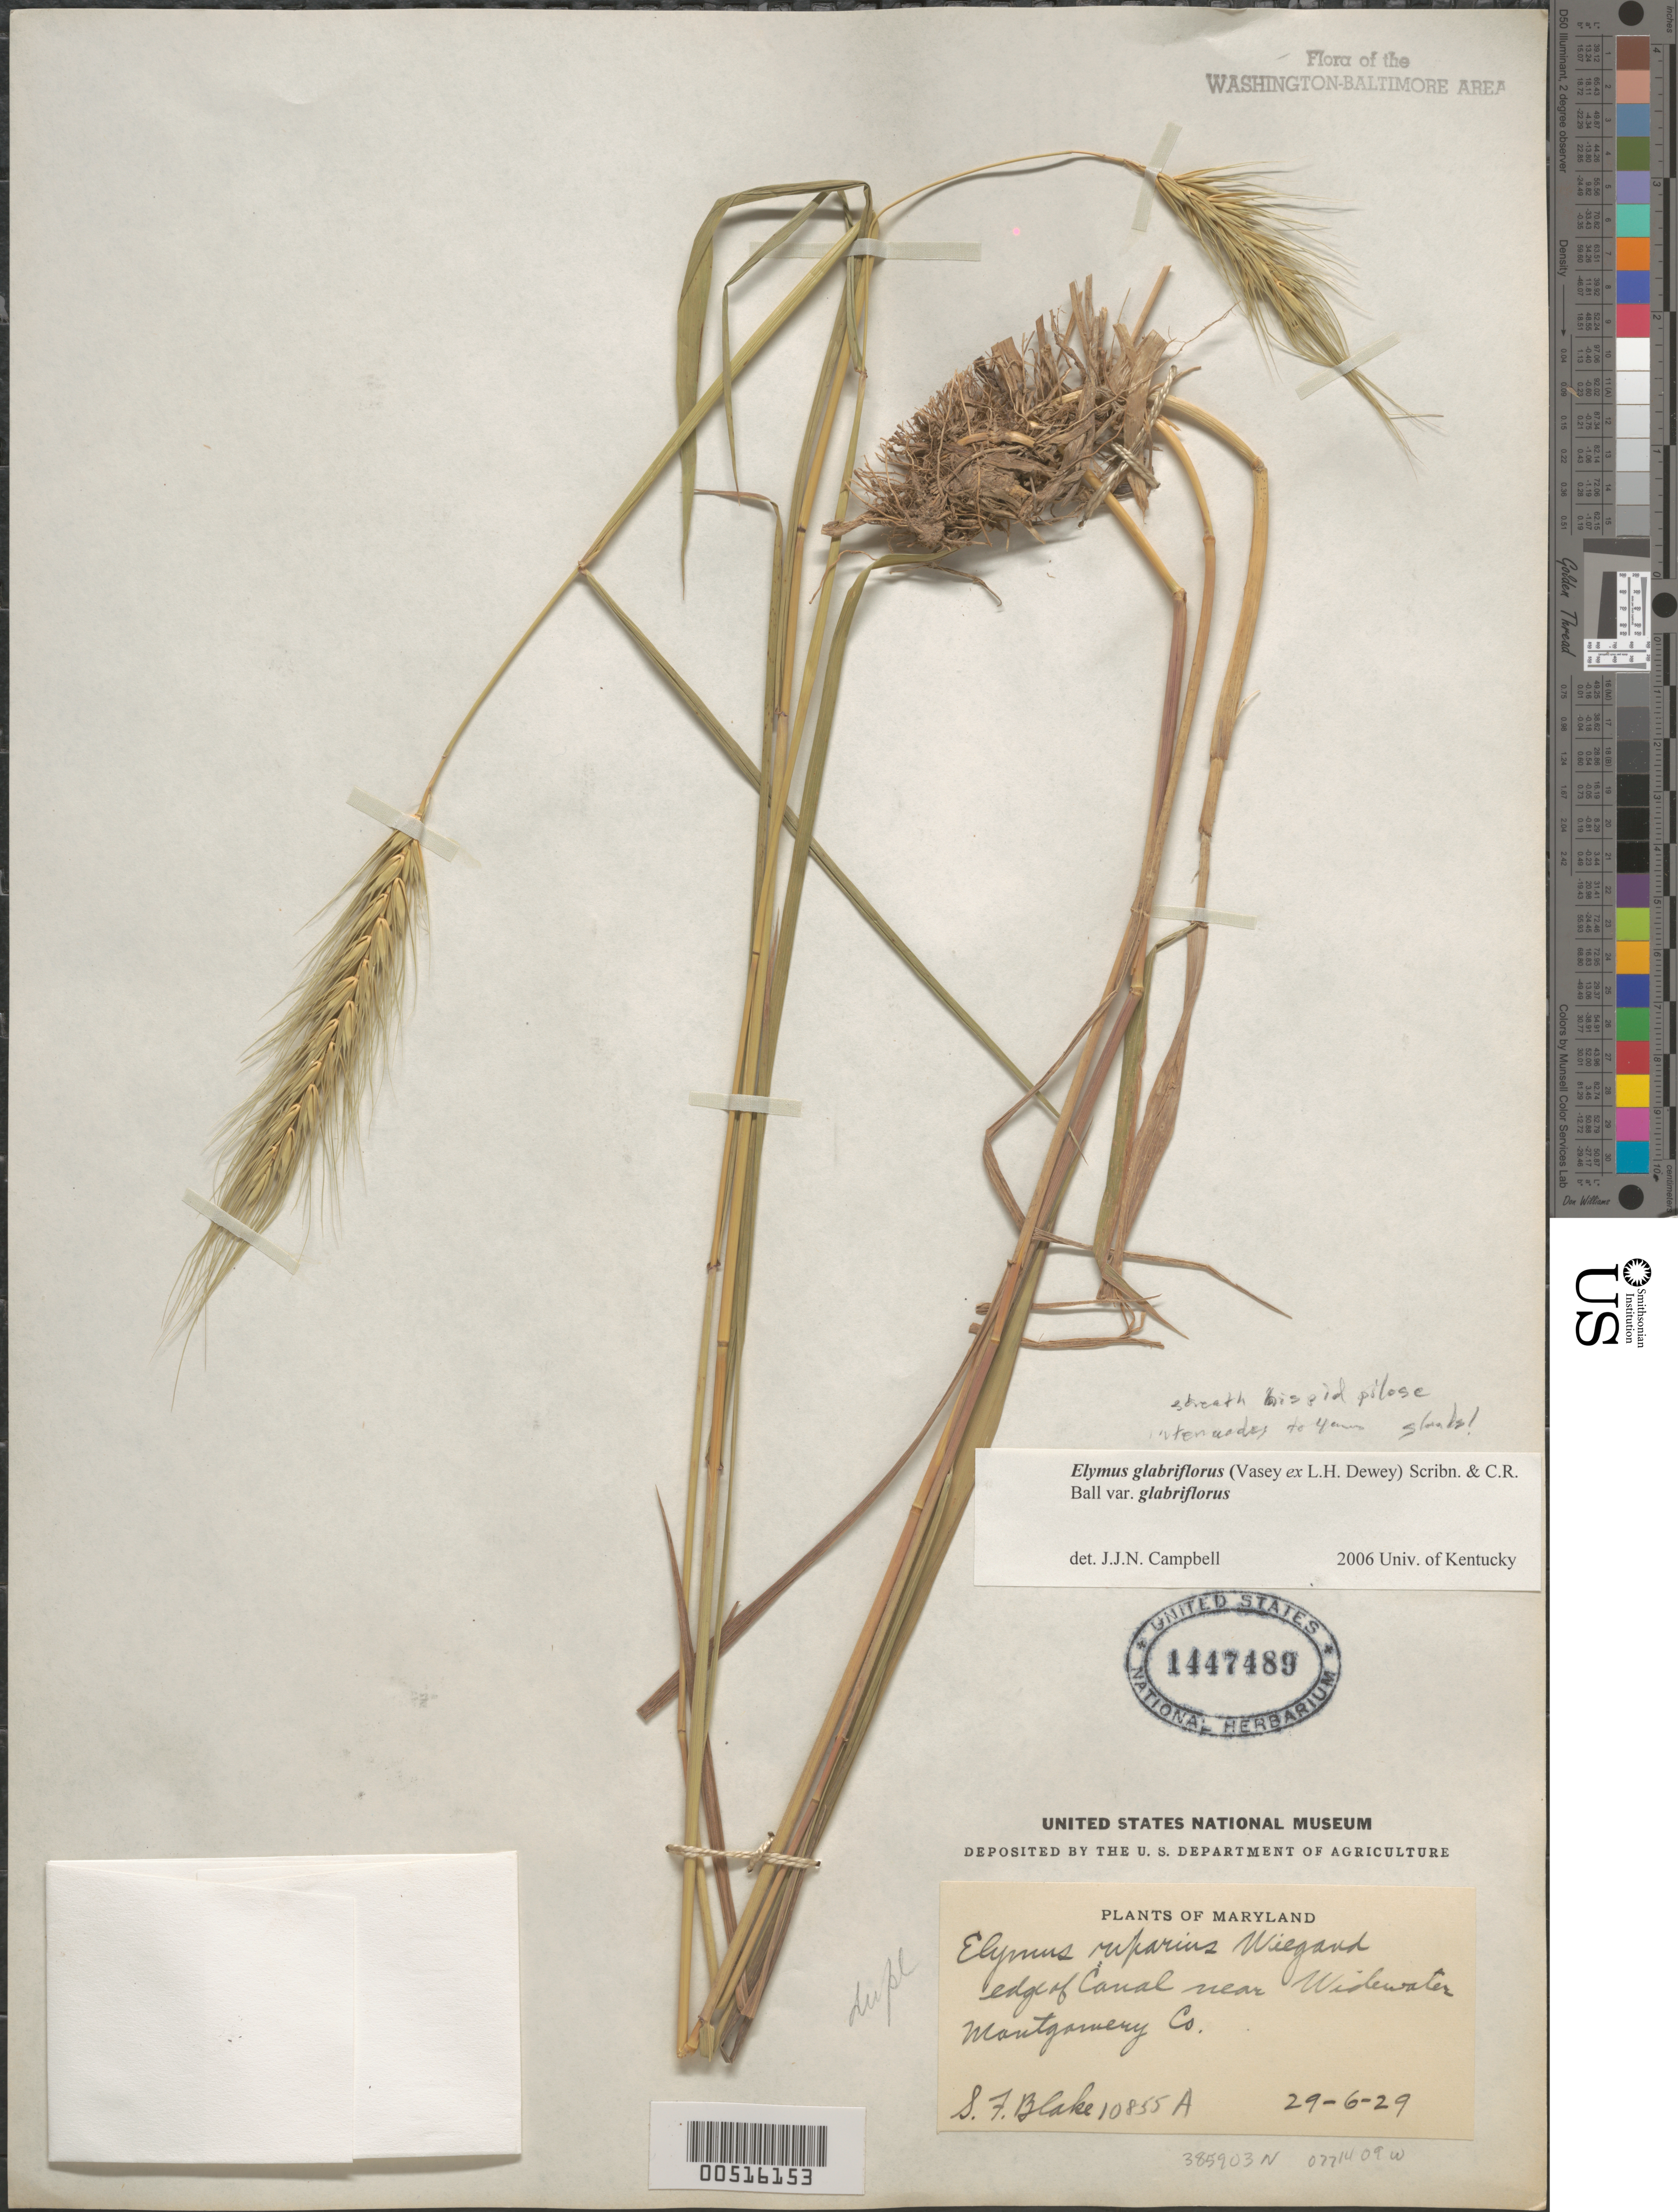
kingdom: Plantae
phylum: Tracheophyta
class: Liliopsida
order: Poales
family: Poaceae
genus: Elymus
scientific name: Elymus glabriflorus var. glabriflorus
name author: (Vasey ex L.H. Dewey) Scribn. & C.R. Ball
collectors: S. Blake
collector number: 10855A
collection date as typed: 29 Jun 1929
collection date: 1929-06-29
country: United States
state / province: Maryland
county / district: Montgomery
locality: C. & O. Canal near Widewater C. and O. Canal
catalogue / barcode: US 1447489